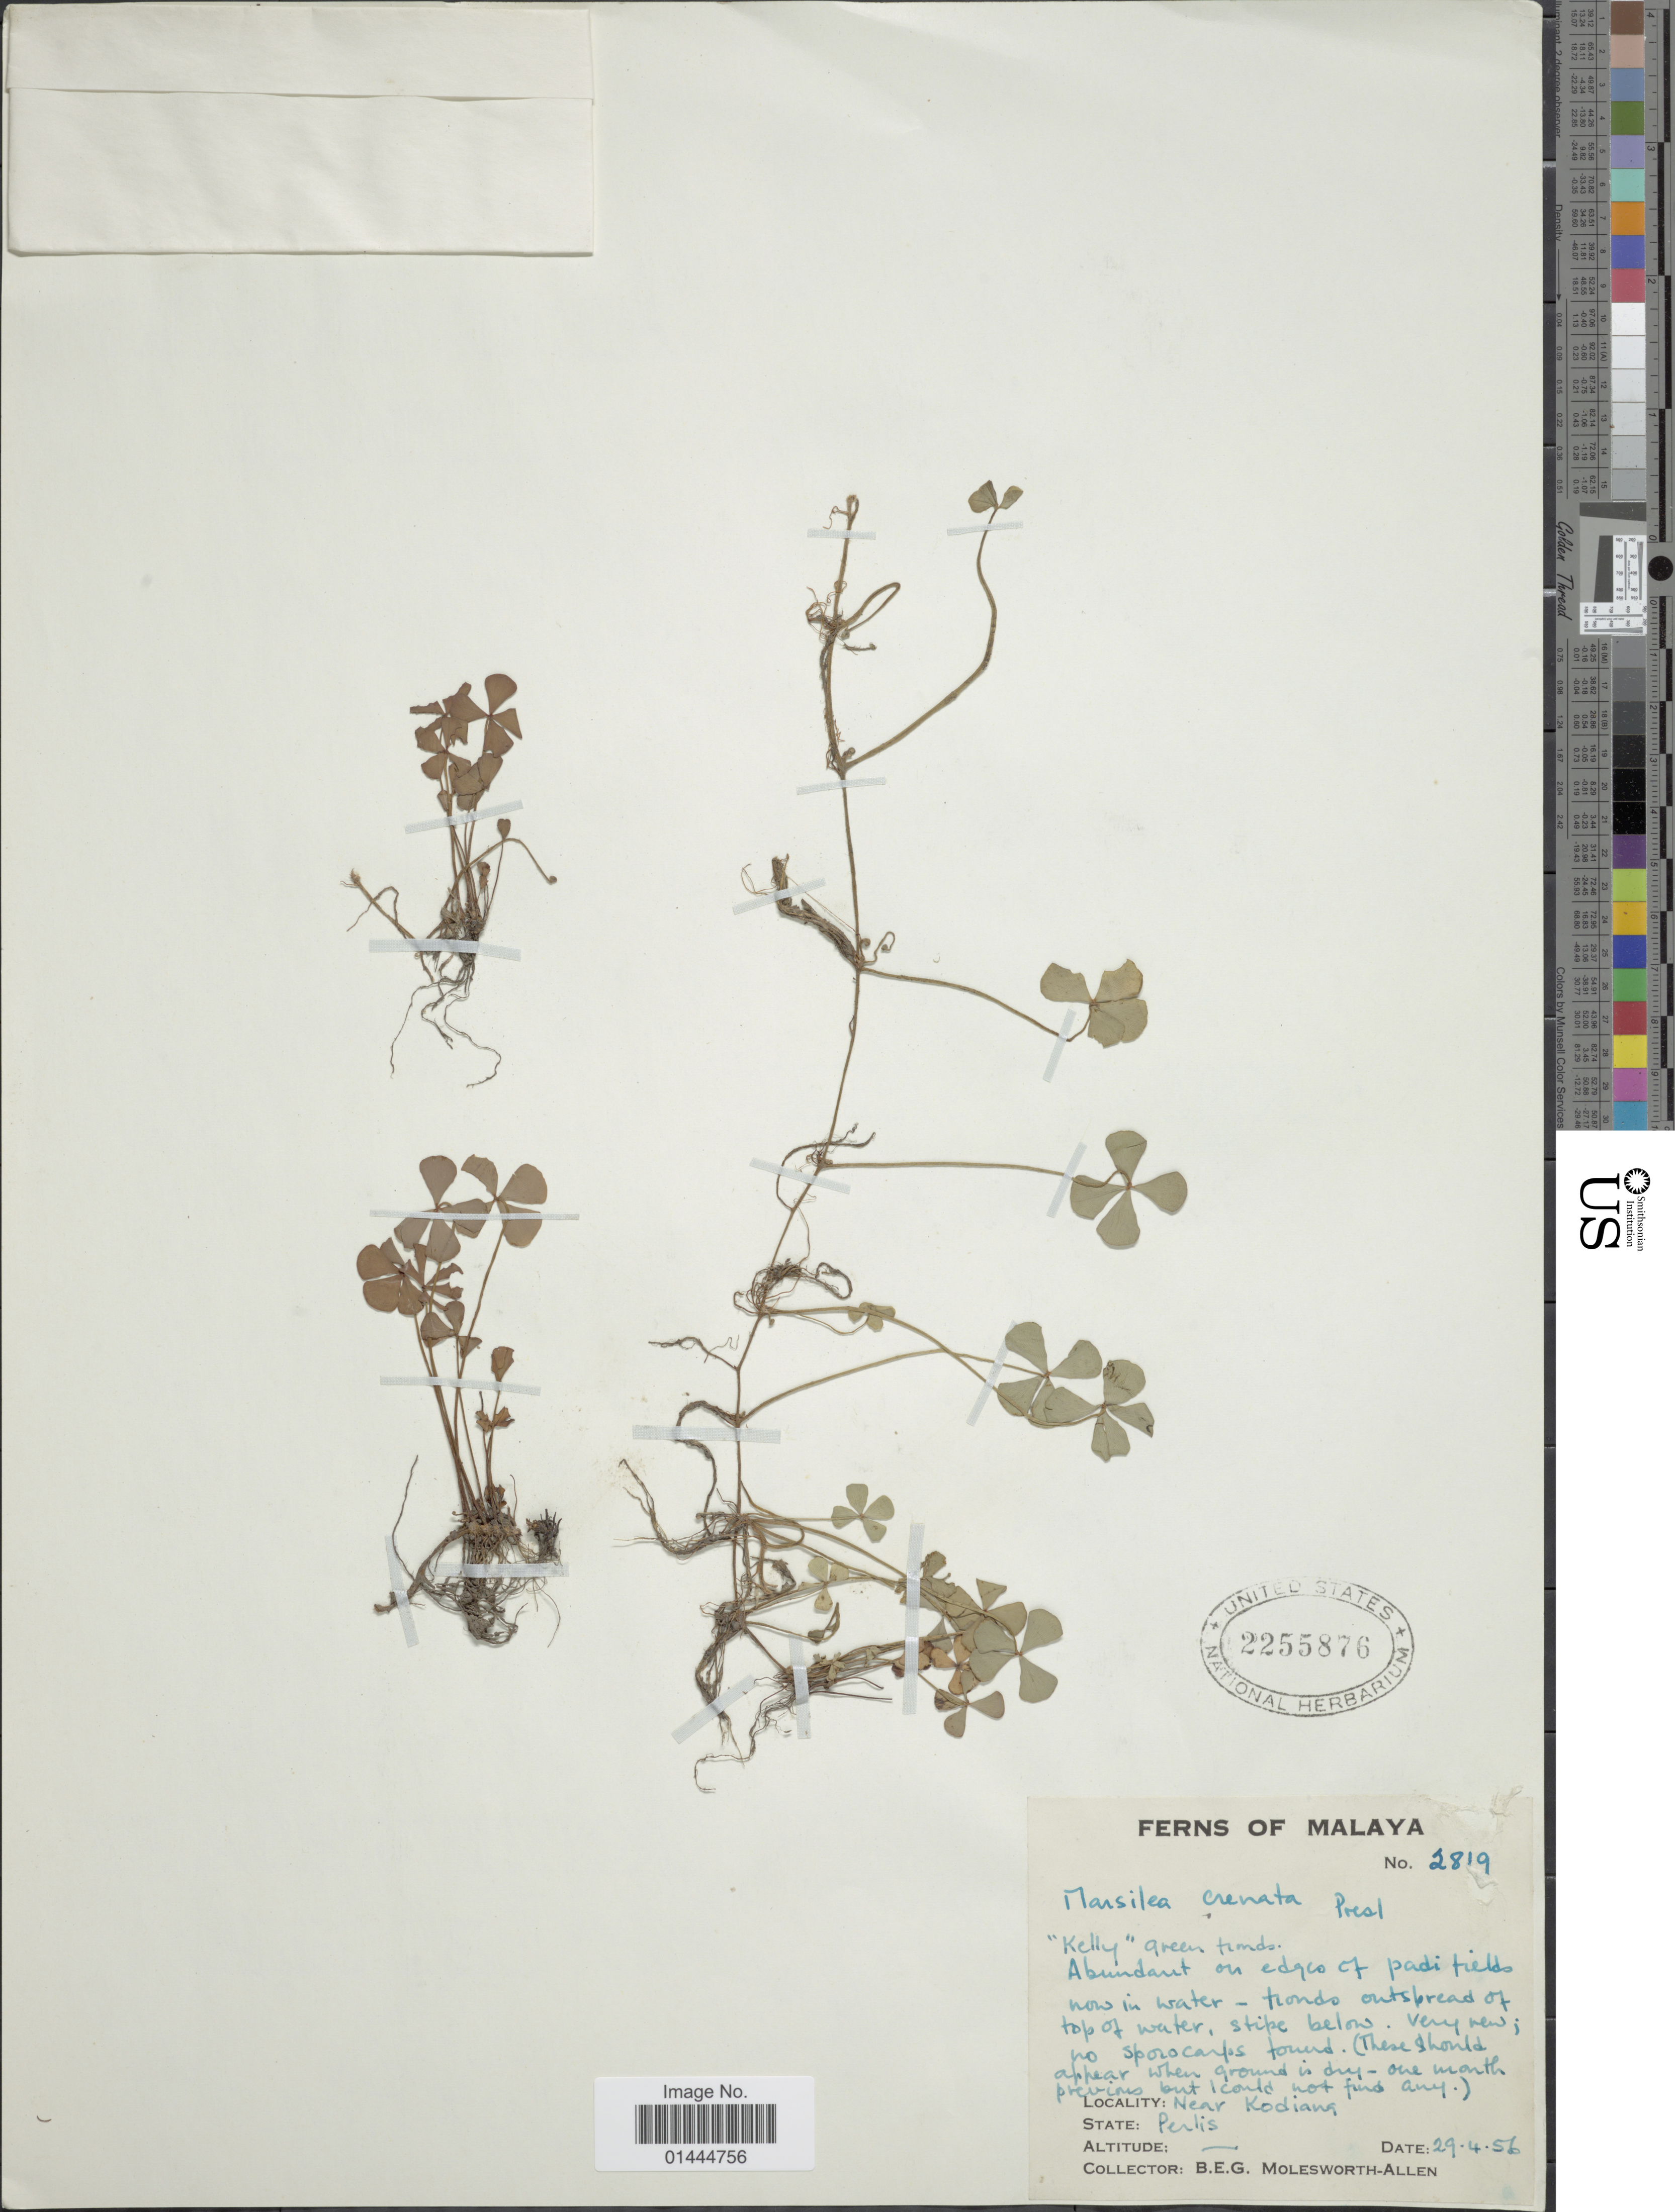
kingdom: Plantae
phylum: Tracheophyta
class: Polypodiopsida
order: Salviniales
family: Marsileaceae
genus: Marsilea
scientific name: Marsilea crenata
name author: C. Presl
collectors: B. E. G. Molesworth-Allen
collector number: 2819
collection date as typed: Transcribed d/m/y: 29/4/56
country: Malaysia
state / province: Perlis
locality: Malaya, near Kodiang, Perlis.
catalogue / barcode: US 2255876